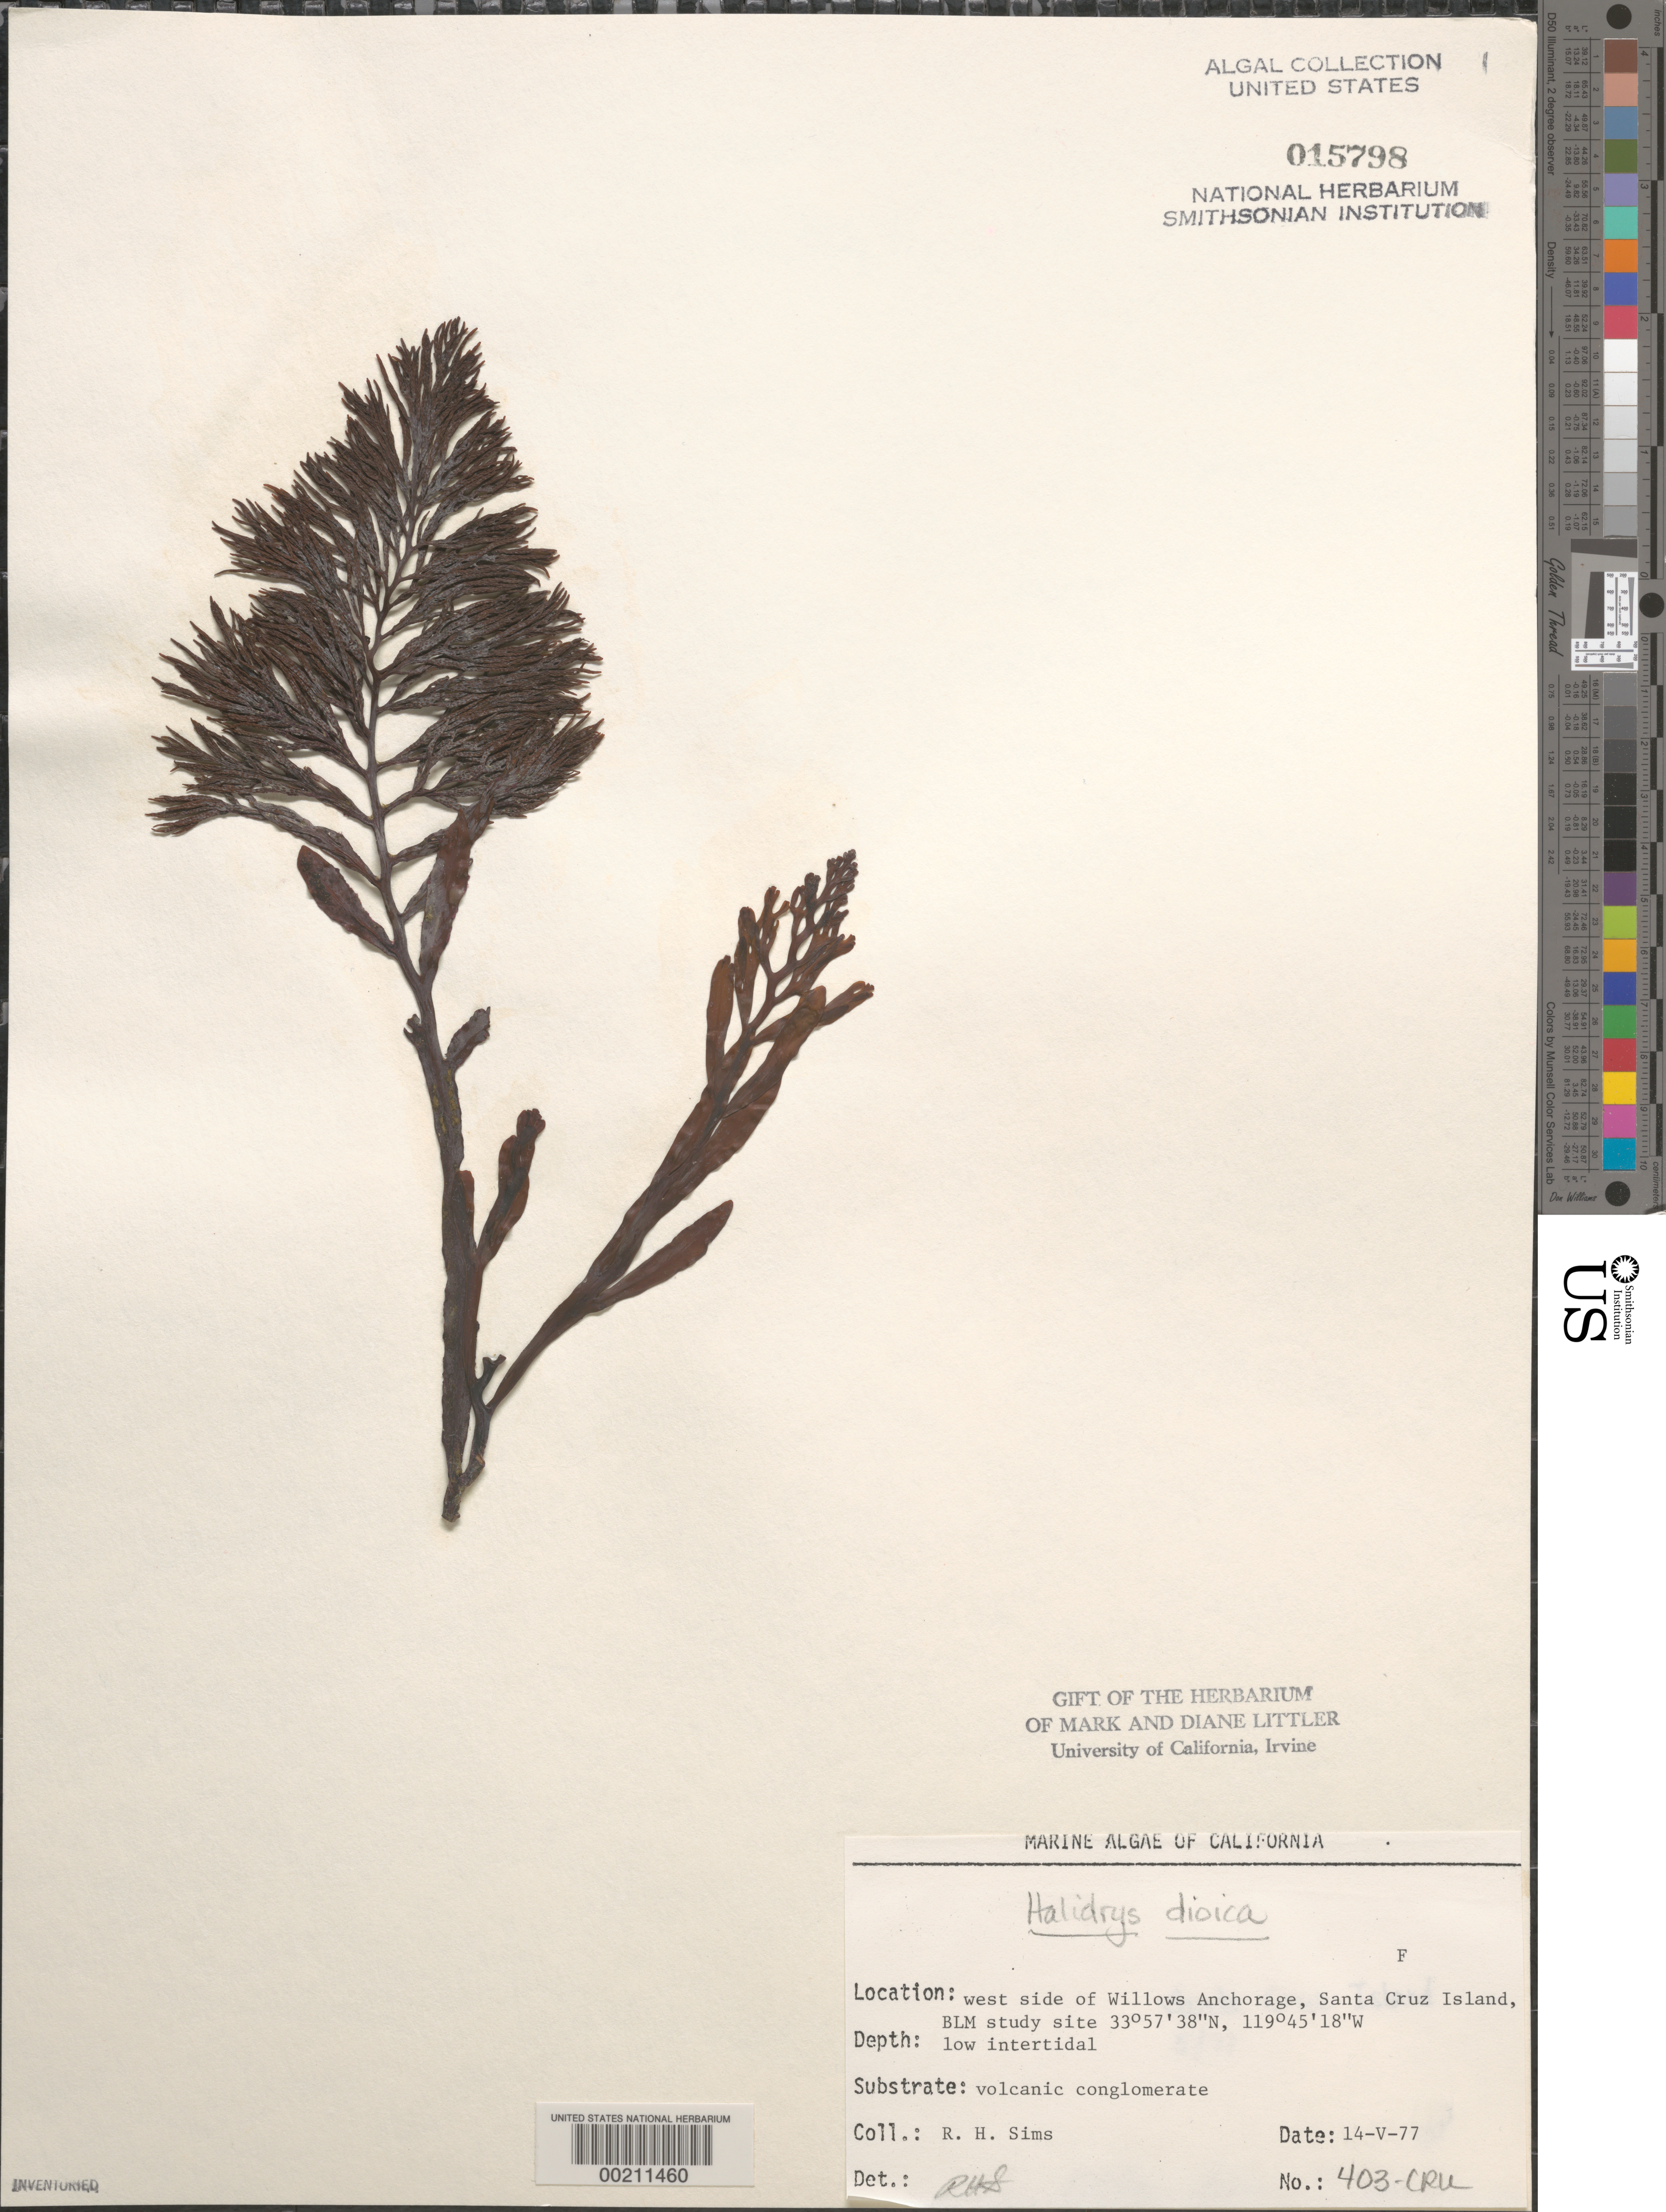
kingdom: Chromista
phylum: Ochrophyta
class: Phaeophyceae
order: Fucales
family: Sargassaceae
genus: Halidrys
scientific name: Halidrys dioica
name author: N.L. Gardner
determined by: Sims, Robert H.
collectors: R. H. Sims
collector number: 403-cru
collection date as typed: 14 May 1977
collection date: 1977-05-14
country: United States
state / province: California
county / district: Santa Barbara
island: Santa Cruz Island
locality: Willows Anchorage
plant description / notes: BLM-SOCALBIGHT Rocky Intertidal Survey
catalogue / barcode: US 15798